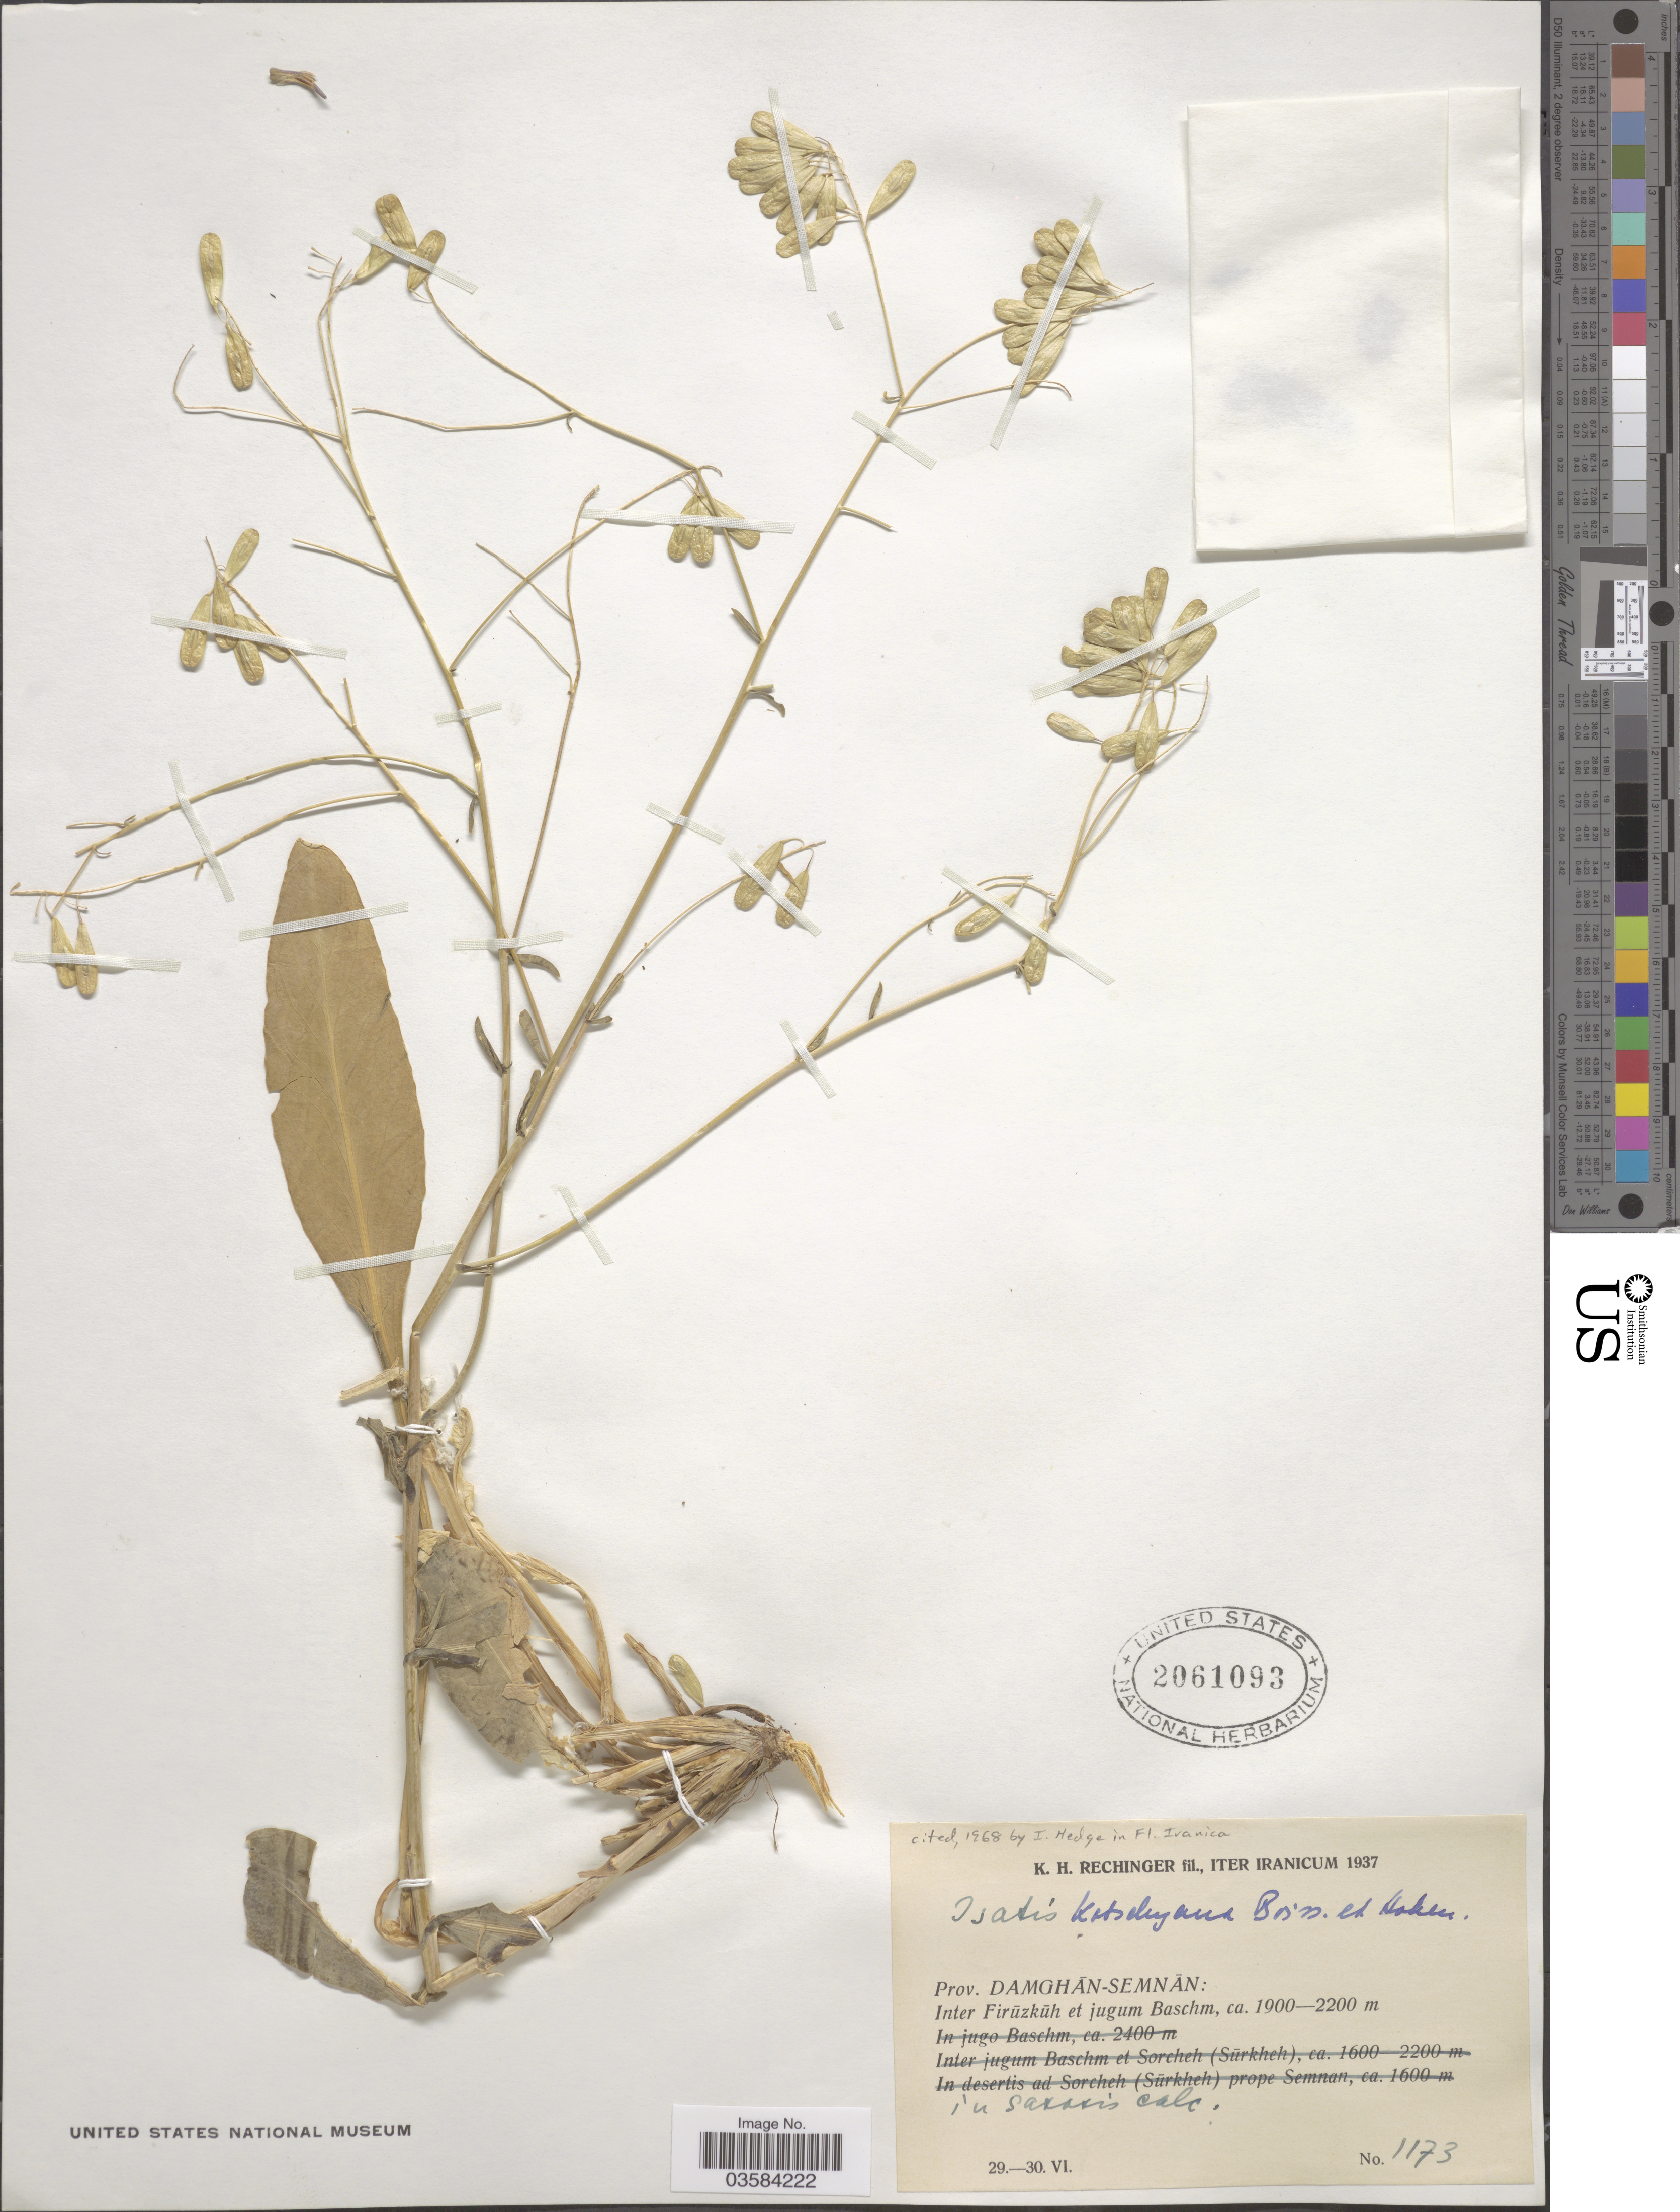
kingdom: Plantae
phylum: Tracheophyta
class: Magnoliopsida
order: Brassicales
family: Brassicaceae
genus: Isatis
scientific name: Isatis kotschyana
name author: Boiss. & Hohen. ex Boiss.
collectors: K. H. Rechinger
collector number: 1173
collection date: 1937-06-29/1937-06-30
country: Iran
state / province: Semnan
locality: Prov. Damghān-Semnān: Inter Firūzkūh et jugum Baschm.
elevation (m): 1900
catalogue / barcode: US 2061093